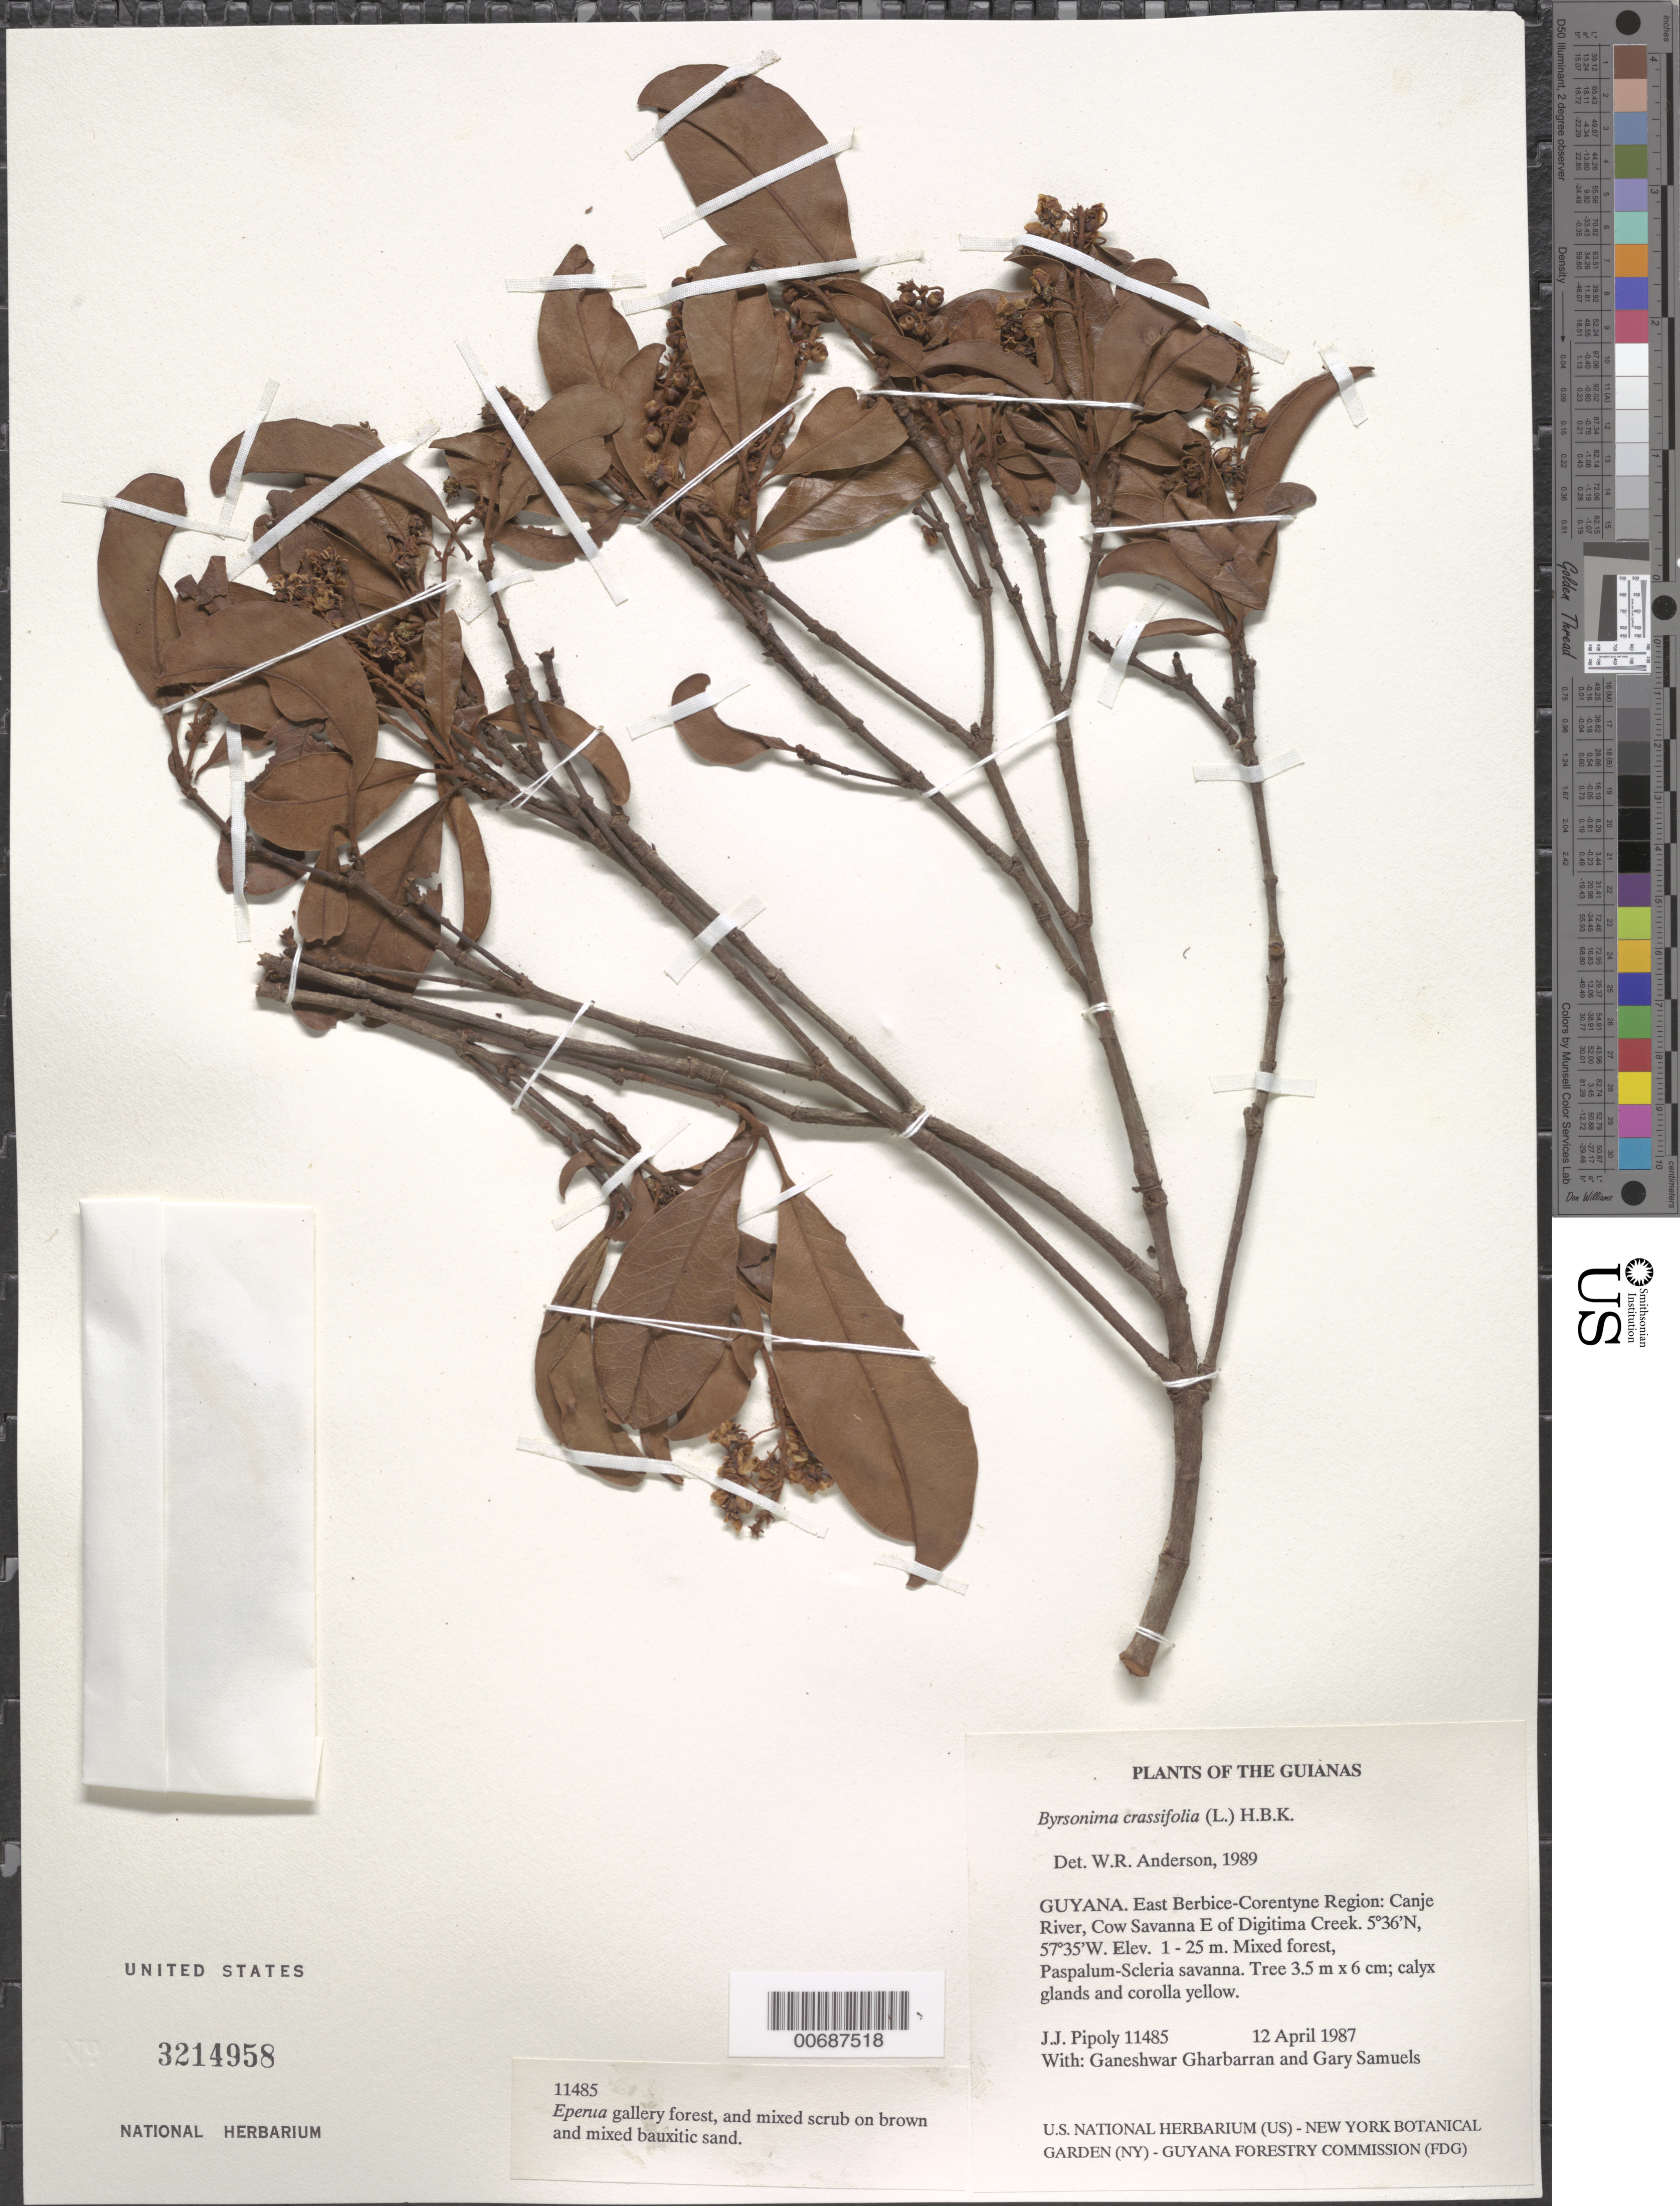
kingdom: Plantae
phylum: Tracheophyta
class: Magnoliopsida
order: Malpighiales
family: Malpighiaceae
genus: Byrsonima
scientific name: Byrsonima crassifolia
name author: (L.) Kunth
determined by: Anderson, W. R., (MICH), University of Michigan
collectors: J. J. Pipoly, G. Gharbarran & G. Samuels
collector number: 11485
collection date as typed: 12 April 1987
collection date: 1987-04-12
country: Guyana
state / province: E. Berbice-Corentyne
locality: Canje River, Cow Savanna E of Digitima Creek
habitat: Mixed forest, Paspalum-Scleria savanna, Eperua gallery forest and mixed scrub on brown and mixed bauxitic sand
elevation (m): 1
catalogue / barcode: US 3214958